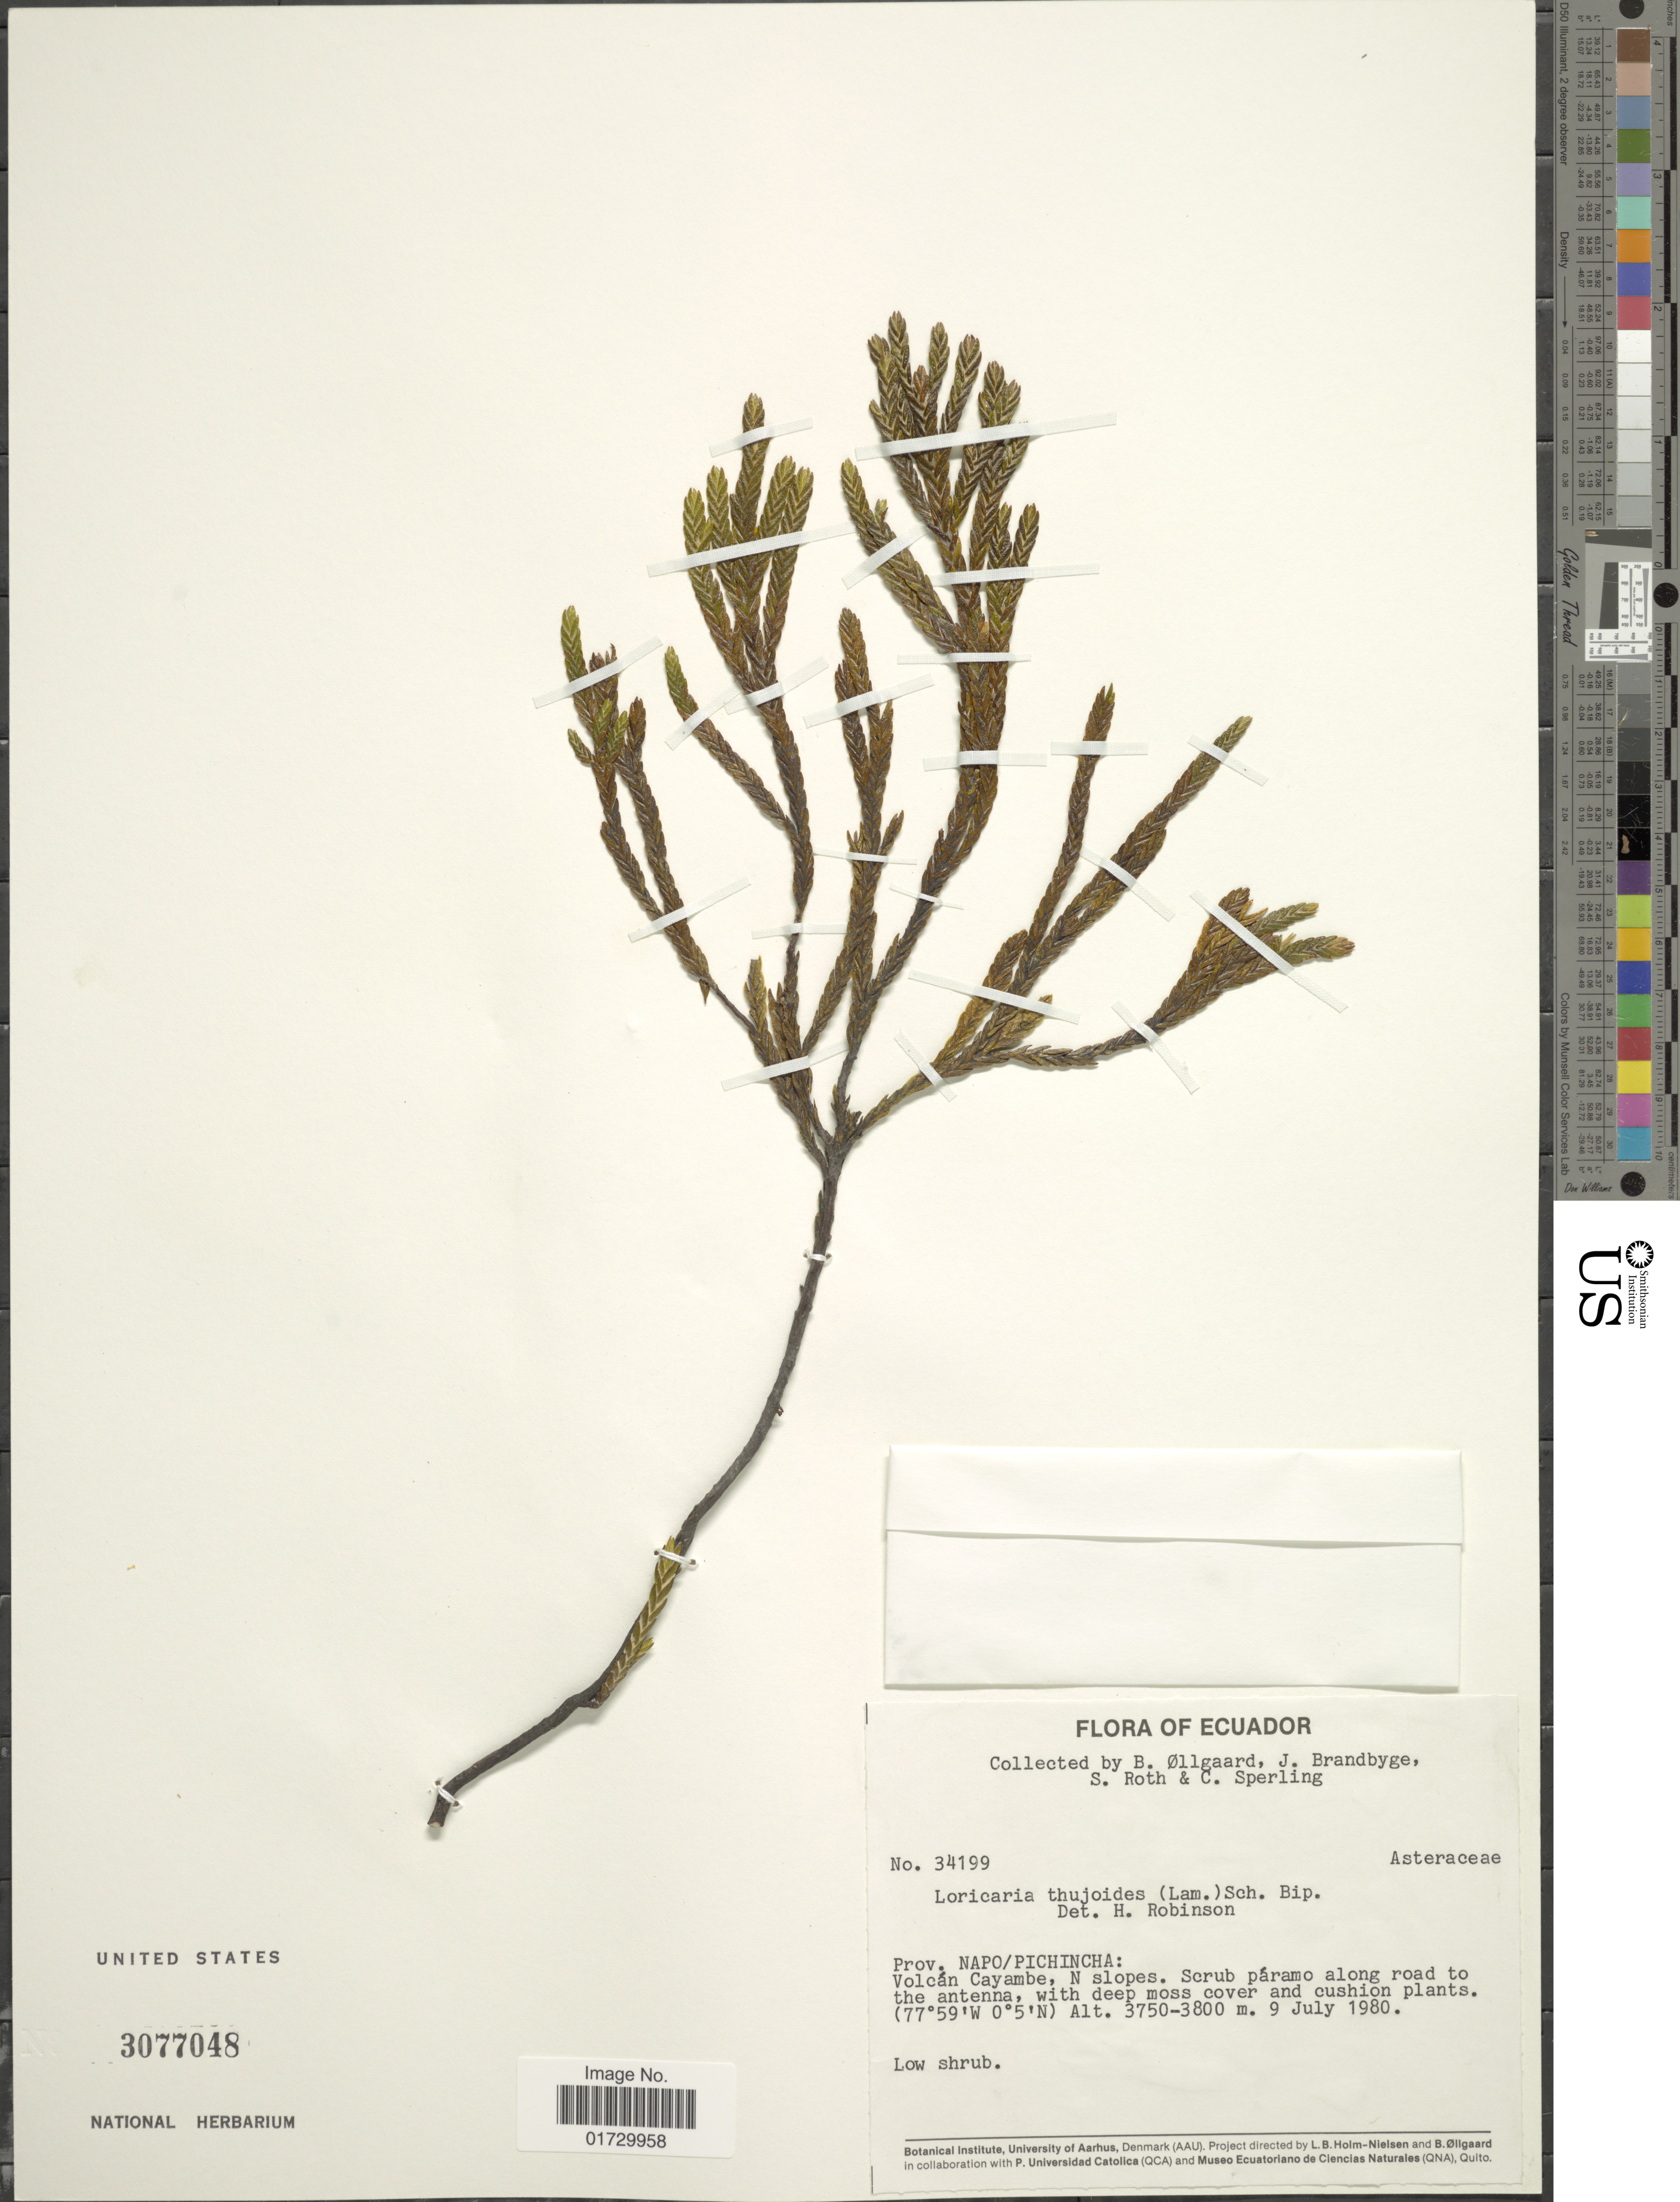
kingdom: Plantae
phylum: Tracheophyta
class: Magnoliopsida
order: Asterales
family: Asteraceae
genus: Loricaria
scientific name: Loricaria thuyoides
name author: (Lam.) Sch. Bip.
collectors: B. Øllgaard, J. Brandbyge, S. Roth & C. Sperling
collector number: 34199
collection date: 1980-07-09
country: Ecuador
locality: Prov. Napo/Pichincha: Volcan Cayambe, N slopes. Scrub paramo along road to the antenna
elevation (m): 3750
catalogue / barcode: US 3077048